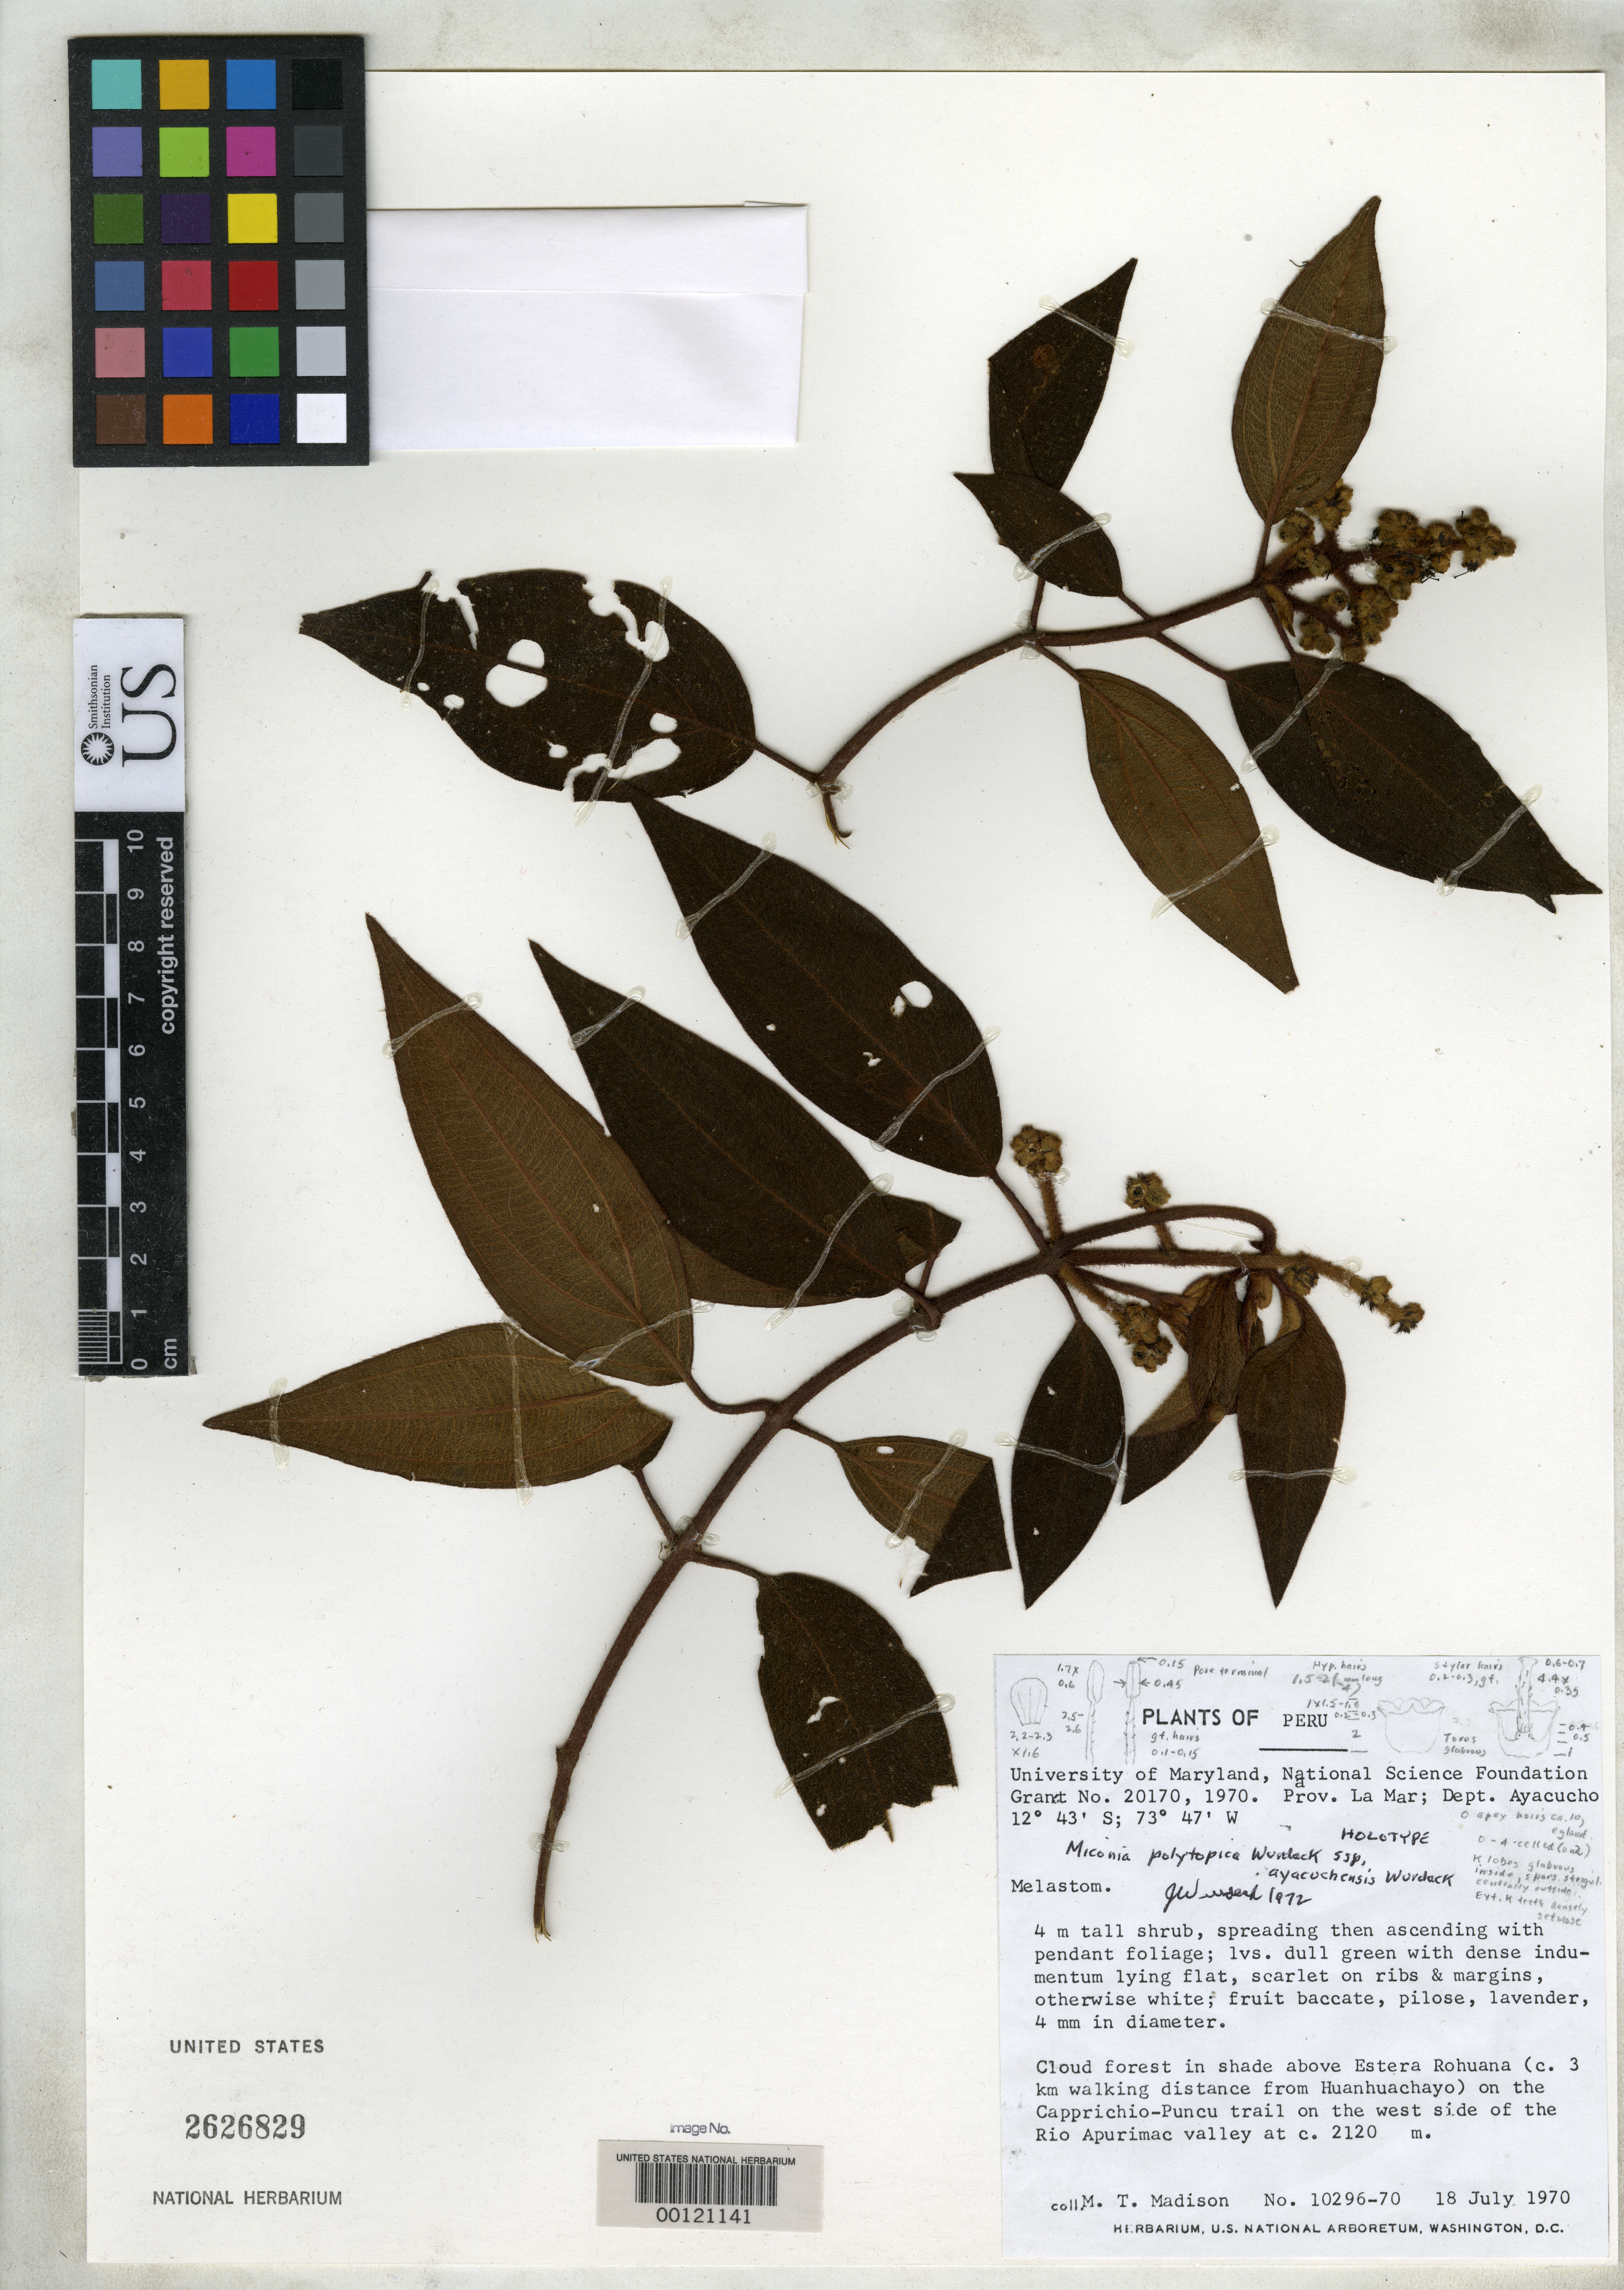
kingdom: Plantae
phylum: Tracheophyta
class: Magnoliopsida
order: Myrtales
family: Melastomataceae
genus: Miconia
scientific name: Miconia polytopica subsp. ayacuchensis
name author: Wurdack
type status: Holotype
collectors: M. T. Madison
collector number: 10296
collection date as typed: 18 Jul 1970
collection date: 1970-07-18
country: Peru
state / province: Ayacucho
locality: near Estera Rohuana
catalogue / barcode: US 2626829